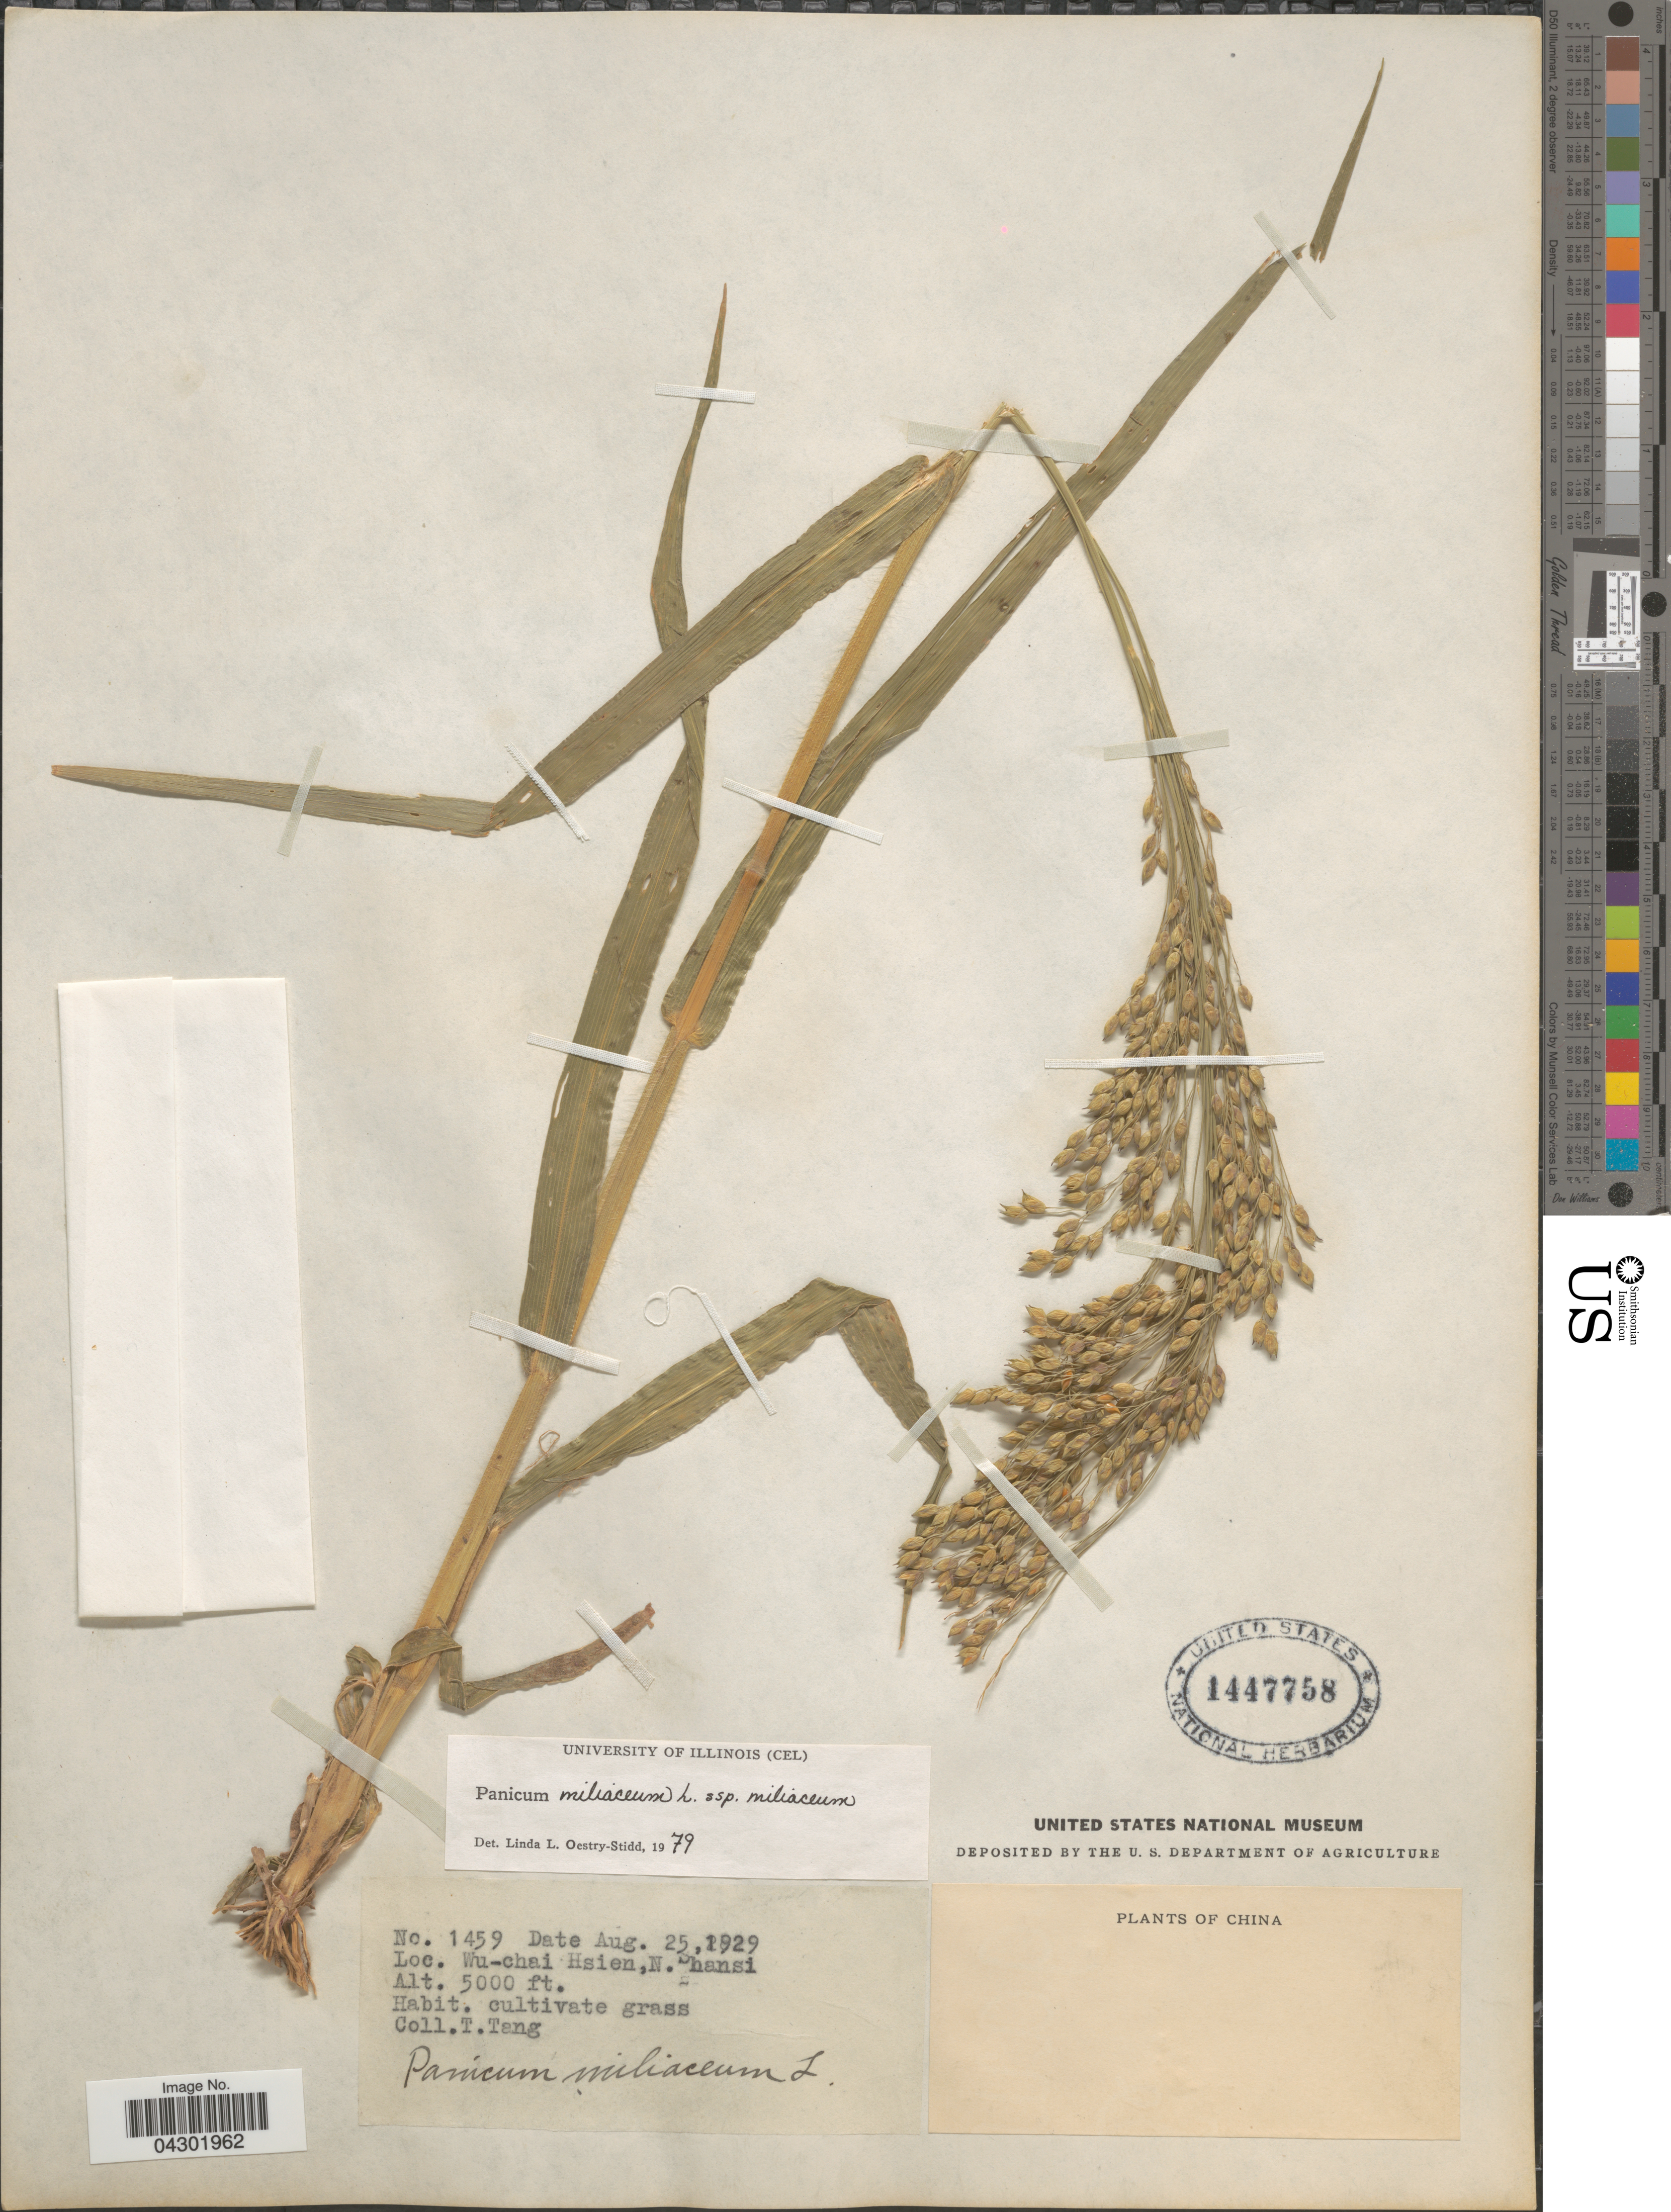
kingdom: Plantae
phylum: Tracheophyta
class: Liliopsida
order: Poales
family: Poaceae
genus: Panicum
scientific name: Panicum miliaceum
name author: L.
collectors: T. Tang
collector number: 1459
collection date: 1929-08-25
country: China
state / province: Shanxi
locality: Wu-chai Hsien, N. Shansi.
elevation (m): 1524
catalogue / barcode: US 1447758